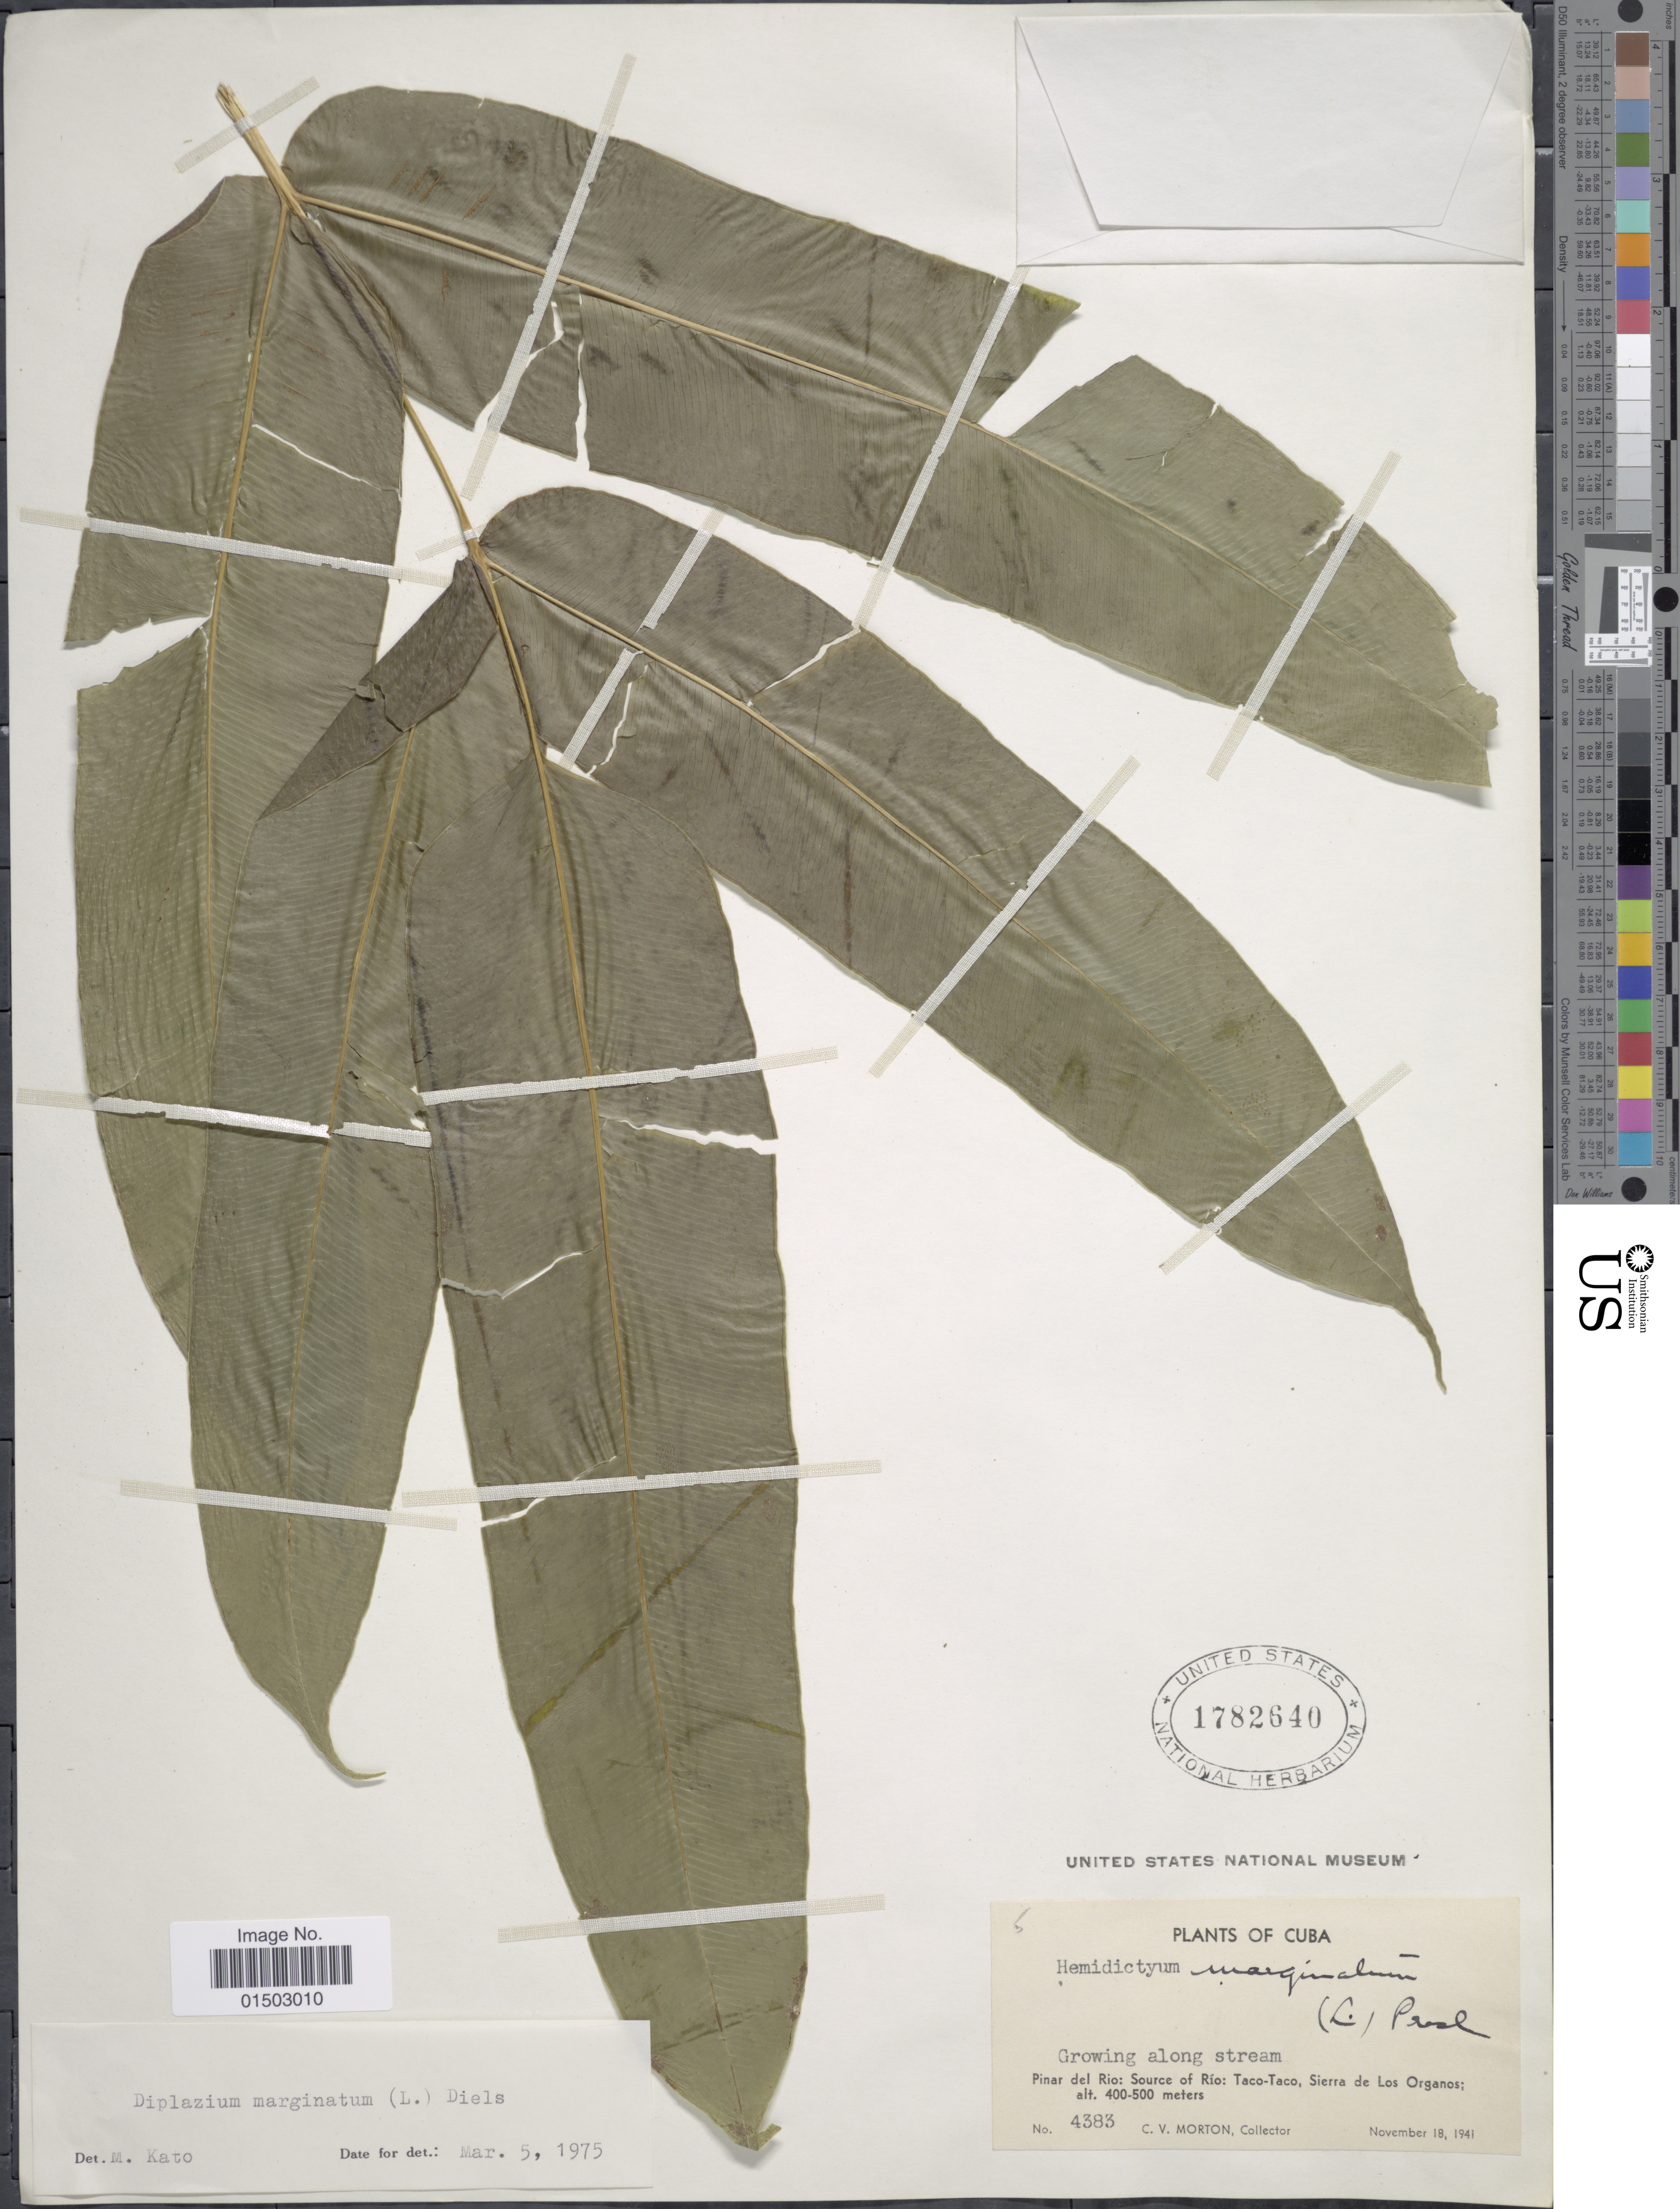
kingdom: Plantae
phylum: Tracheophyta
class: Polypodiopsida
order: Polypodiales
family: Hemidictyaceae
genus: Hemidictyum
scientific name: Hemidictyum marginatum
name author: (L.) C. Presl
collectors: C. V. Morton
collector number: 4383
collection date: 1941-11-18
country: Cuba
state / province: Pinar del Río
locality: Pinar del Rio: Source of Rio: Taco- Taco, Sierra de Los Organos. Growing along stream.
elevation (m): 400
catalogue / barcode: US 1782640